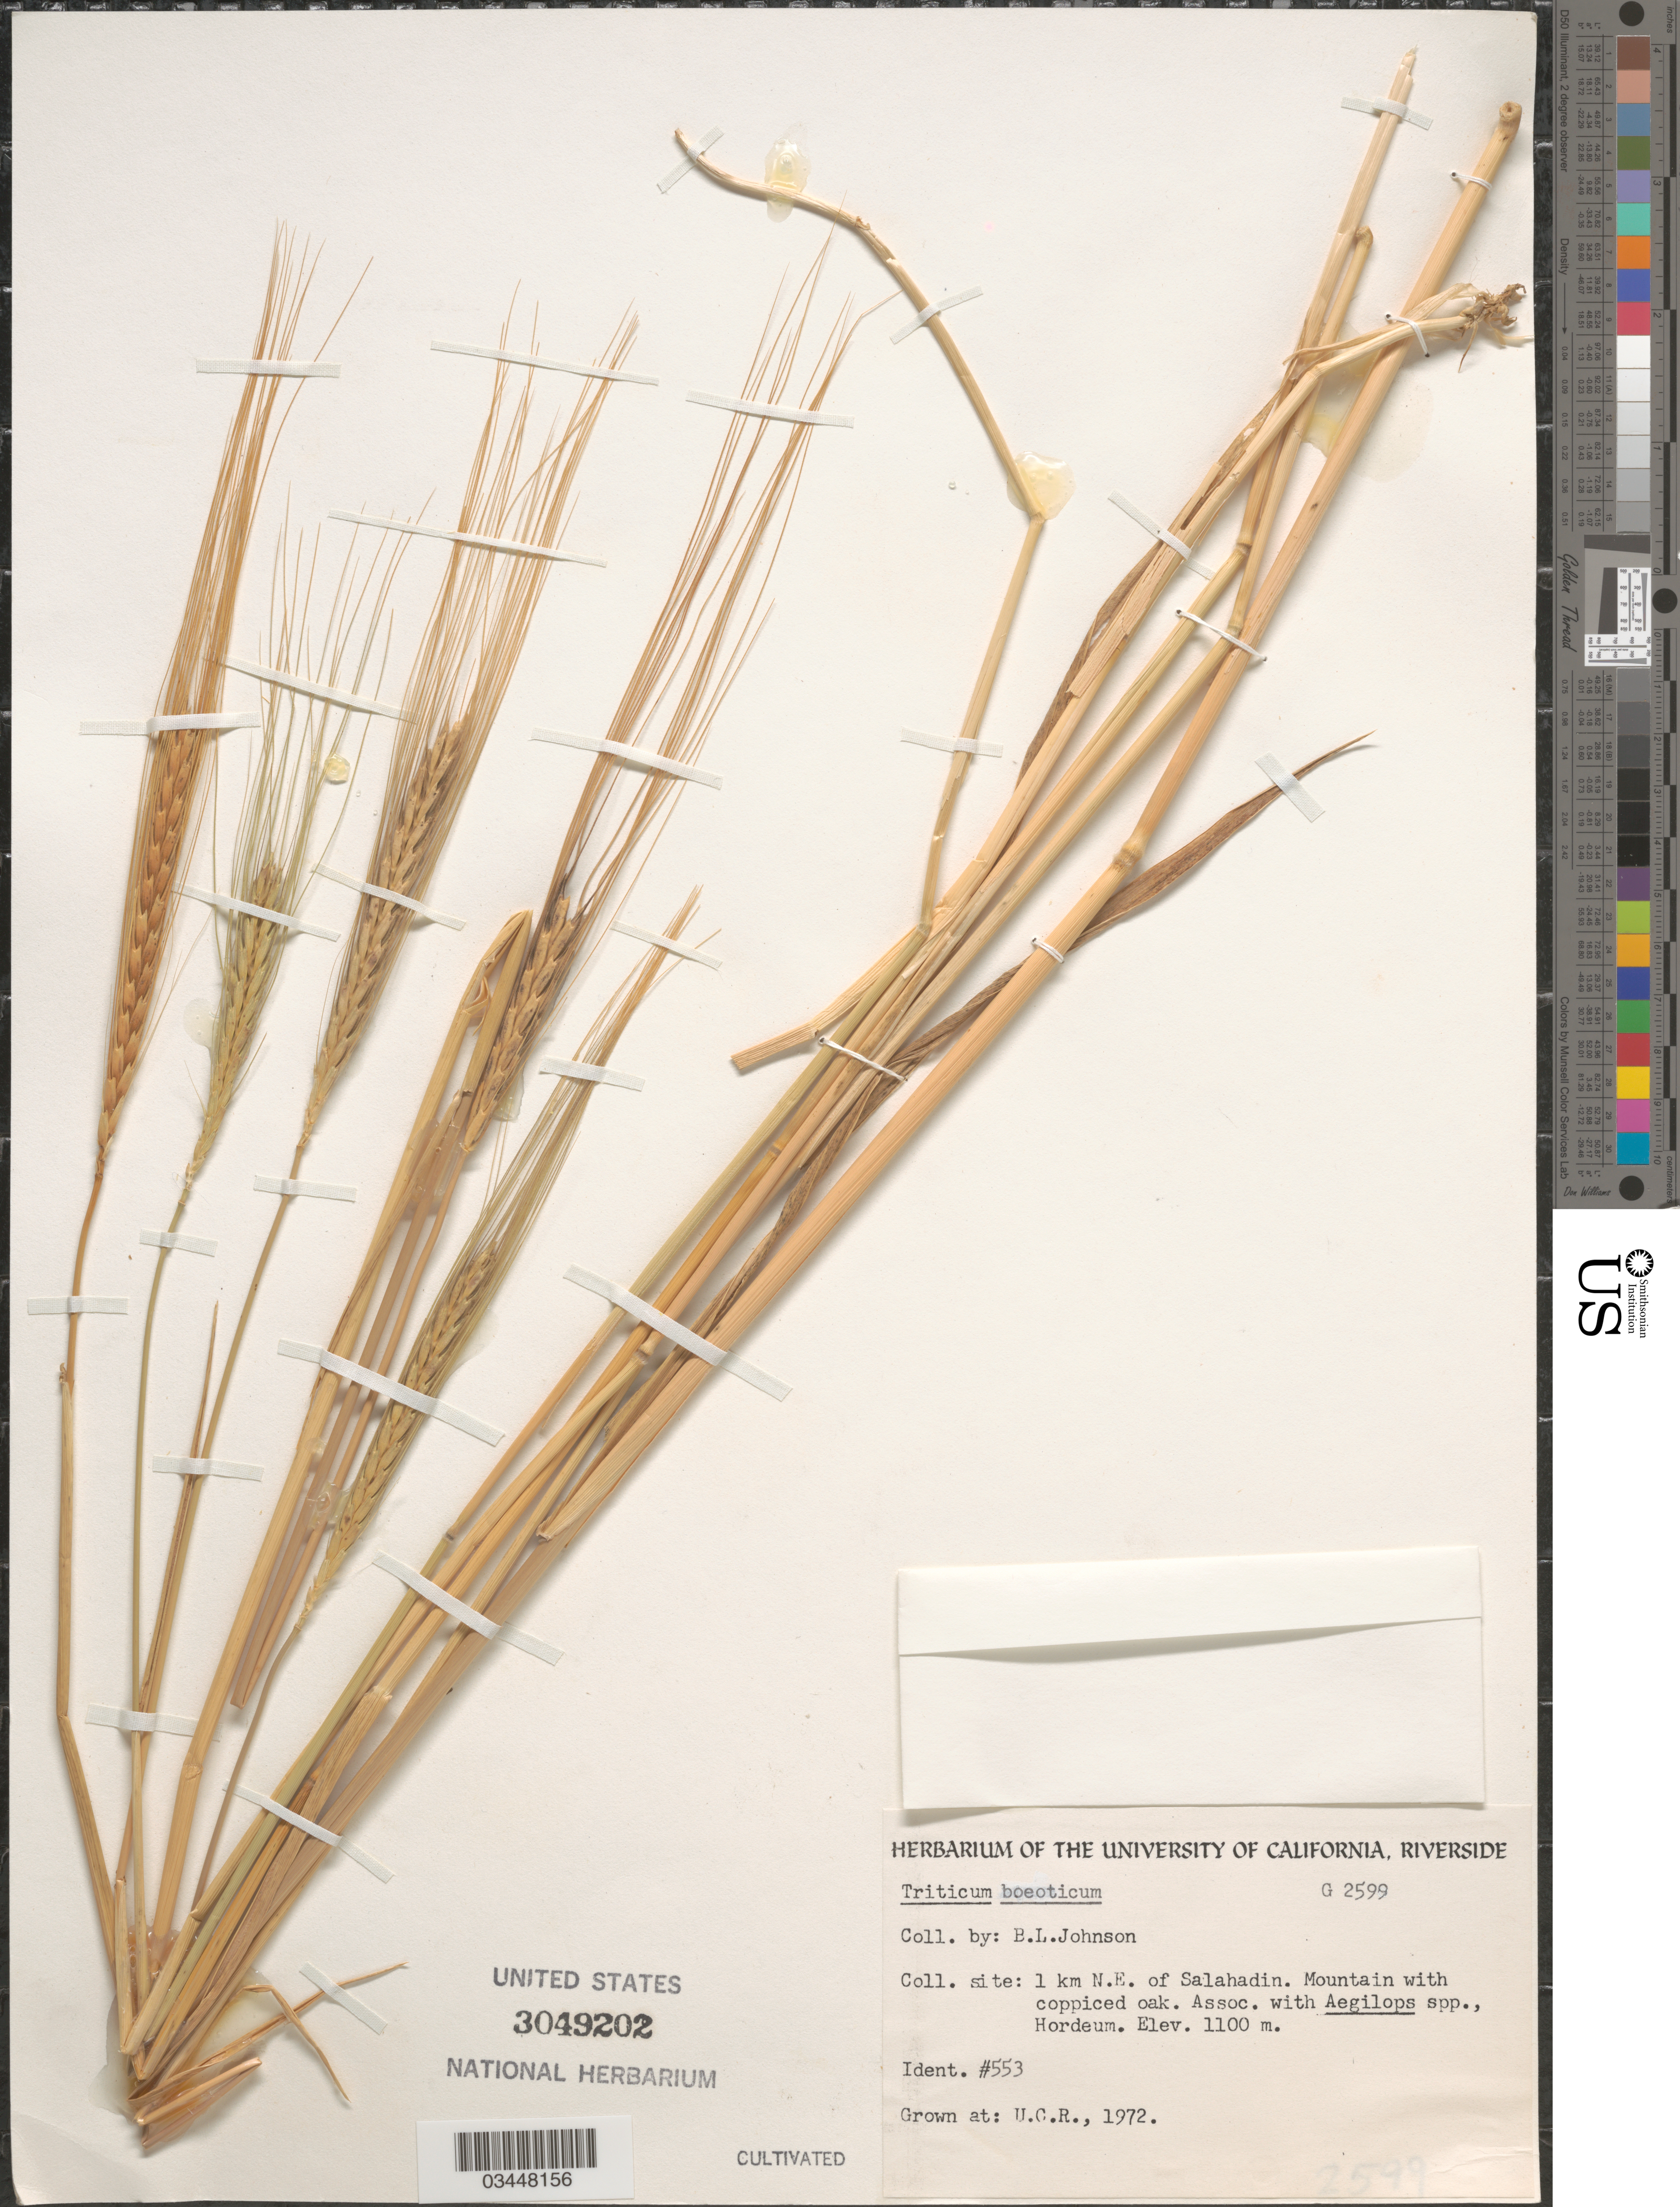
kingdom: Plantae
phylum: Tracheophyta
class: Liliopsida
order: Poales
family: Poaceae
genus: Triticum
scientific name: Triticum boeoticum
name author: Boiss.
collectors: ex herb. Univ. of California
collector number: G2599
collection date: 1972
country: United States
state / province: California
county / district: Riverside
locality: U.C.R.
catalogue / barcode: US 3049202